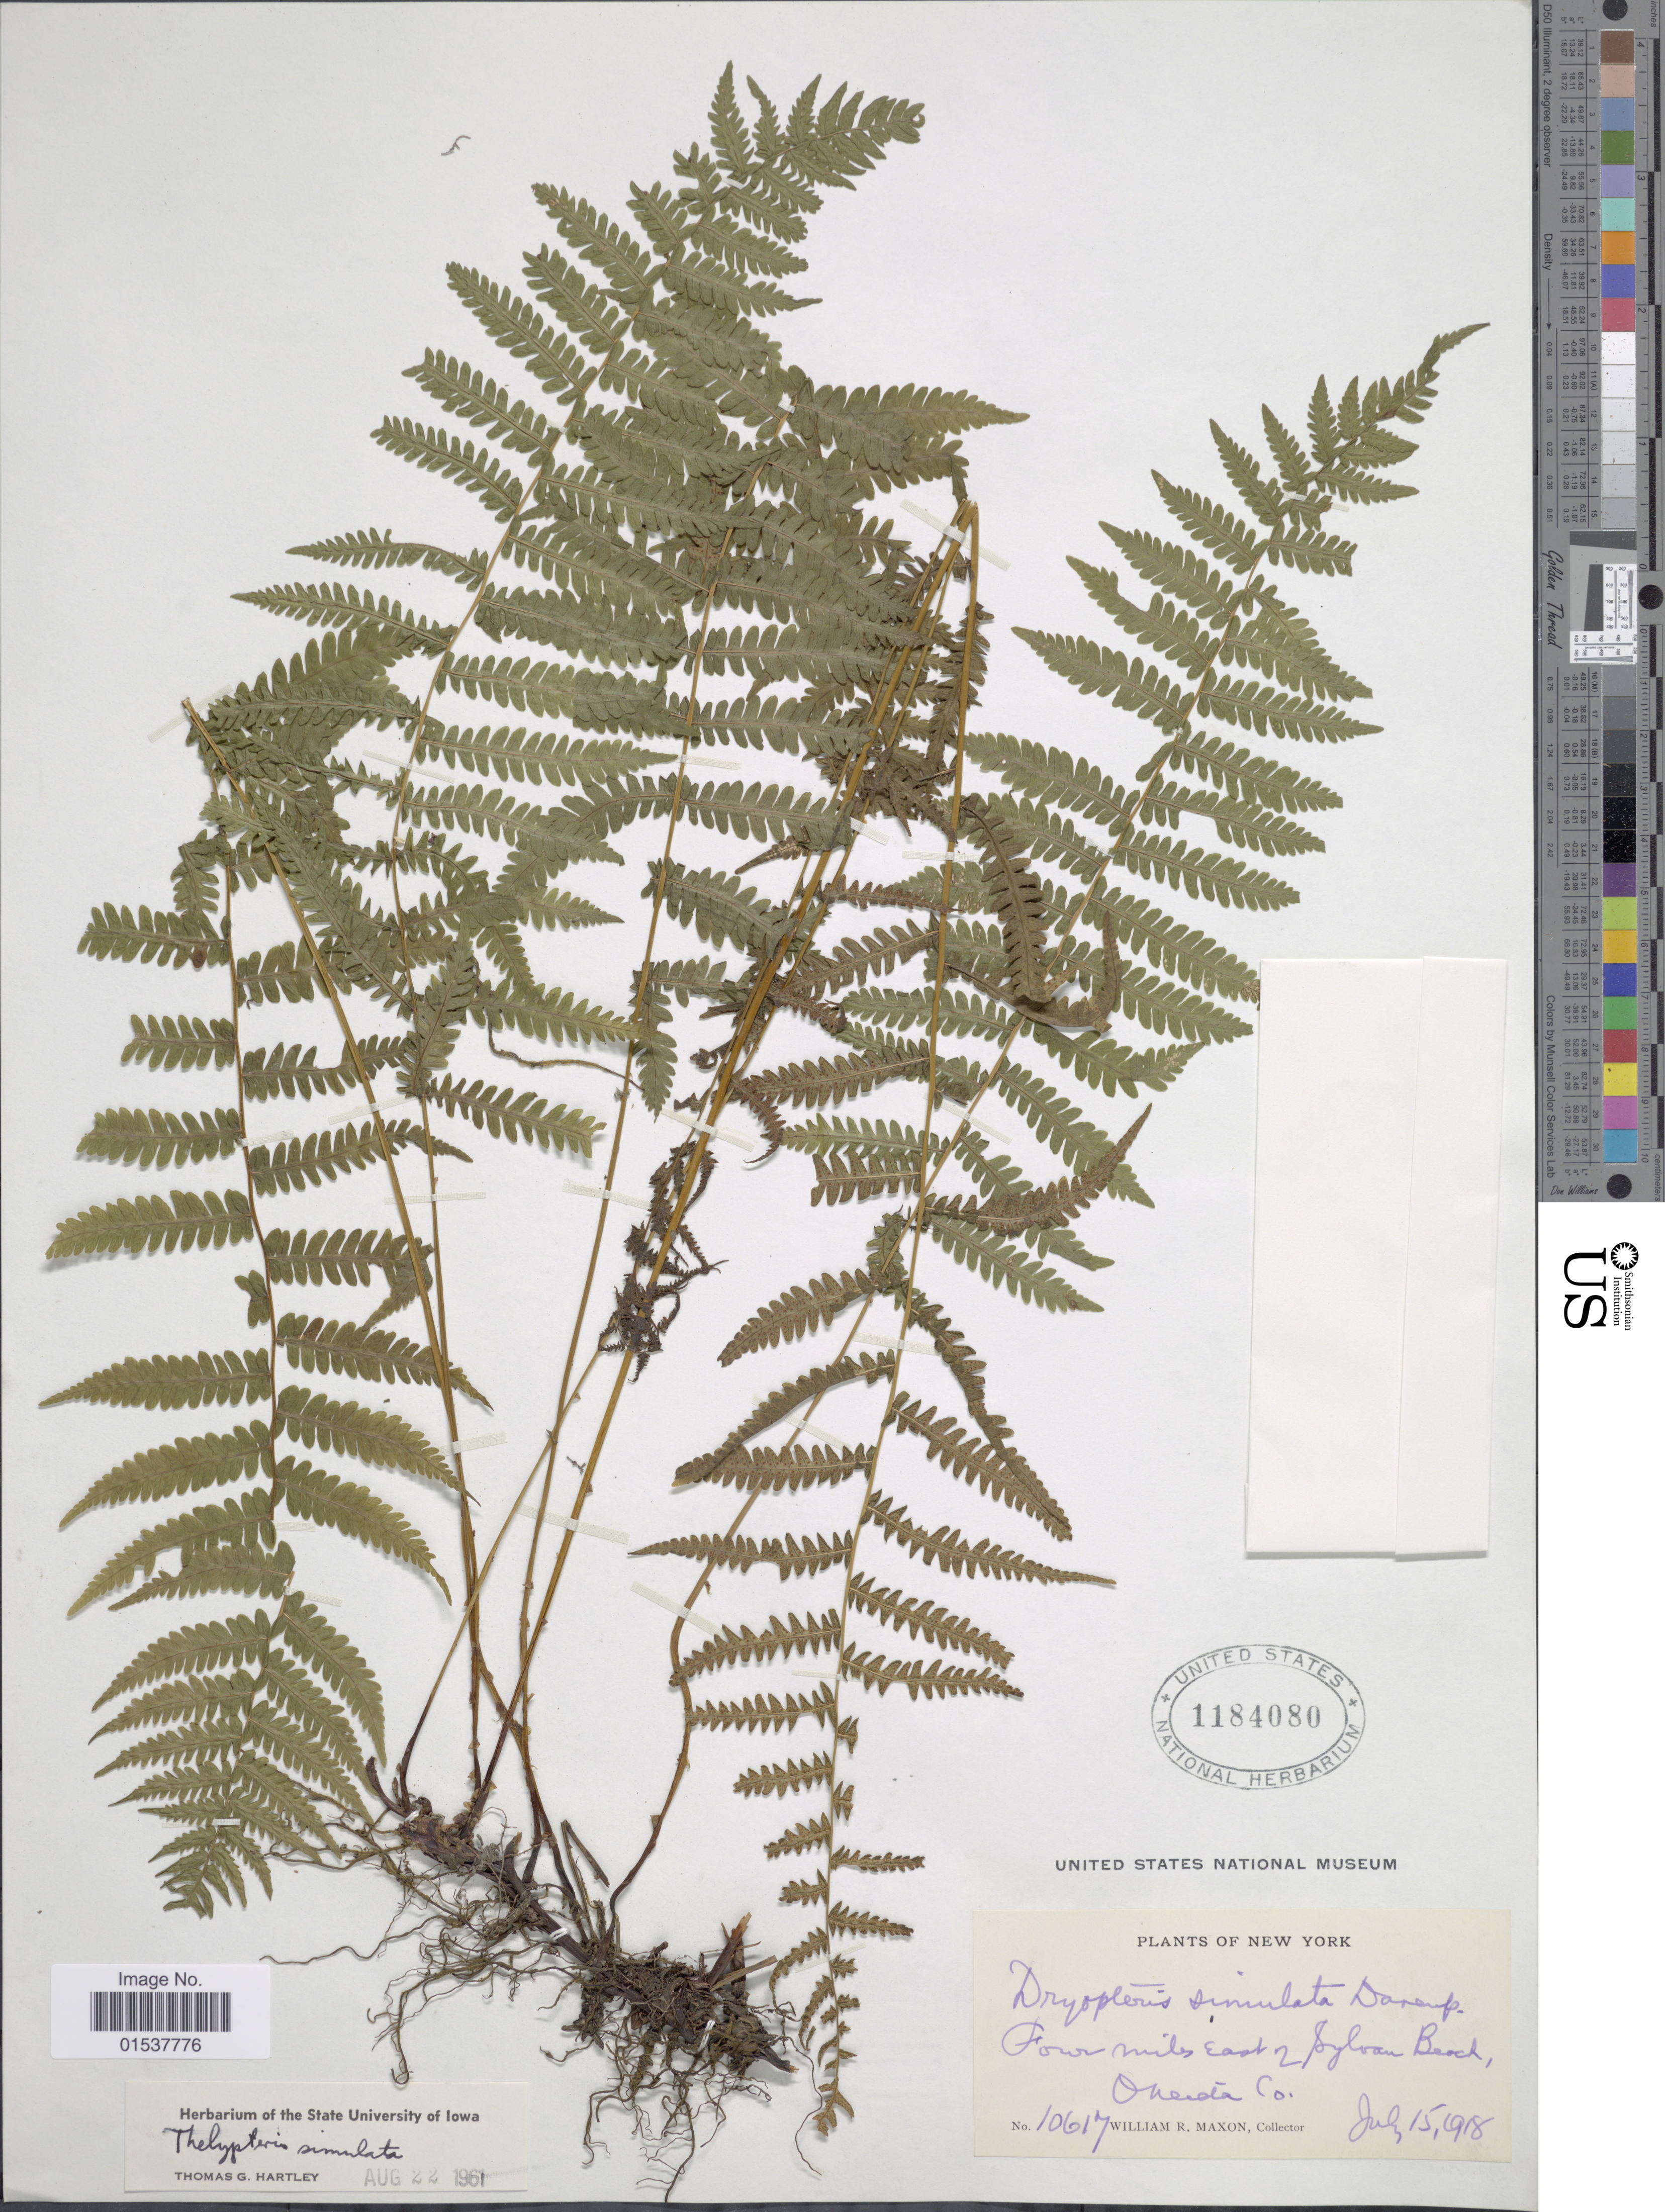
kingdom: Plantae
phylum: Tracheophyta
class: Polypodiopsida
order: Polypodiales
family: Thelypteridaceae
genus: Parathelypteris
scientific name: Parathelypteris simulata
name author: (Davenp.) Holttum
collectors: W. R. Maxon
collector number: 10617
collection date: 1918-07-15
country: United States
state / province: New York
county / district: Oneida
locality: Four miles east of Sylvan Beach, Oneida Co.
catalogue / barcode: US 1184080